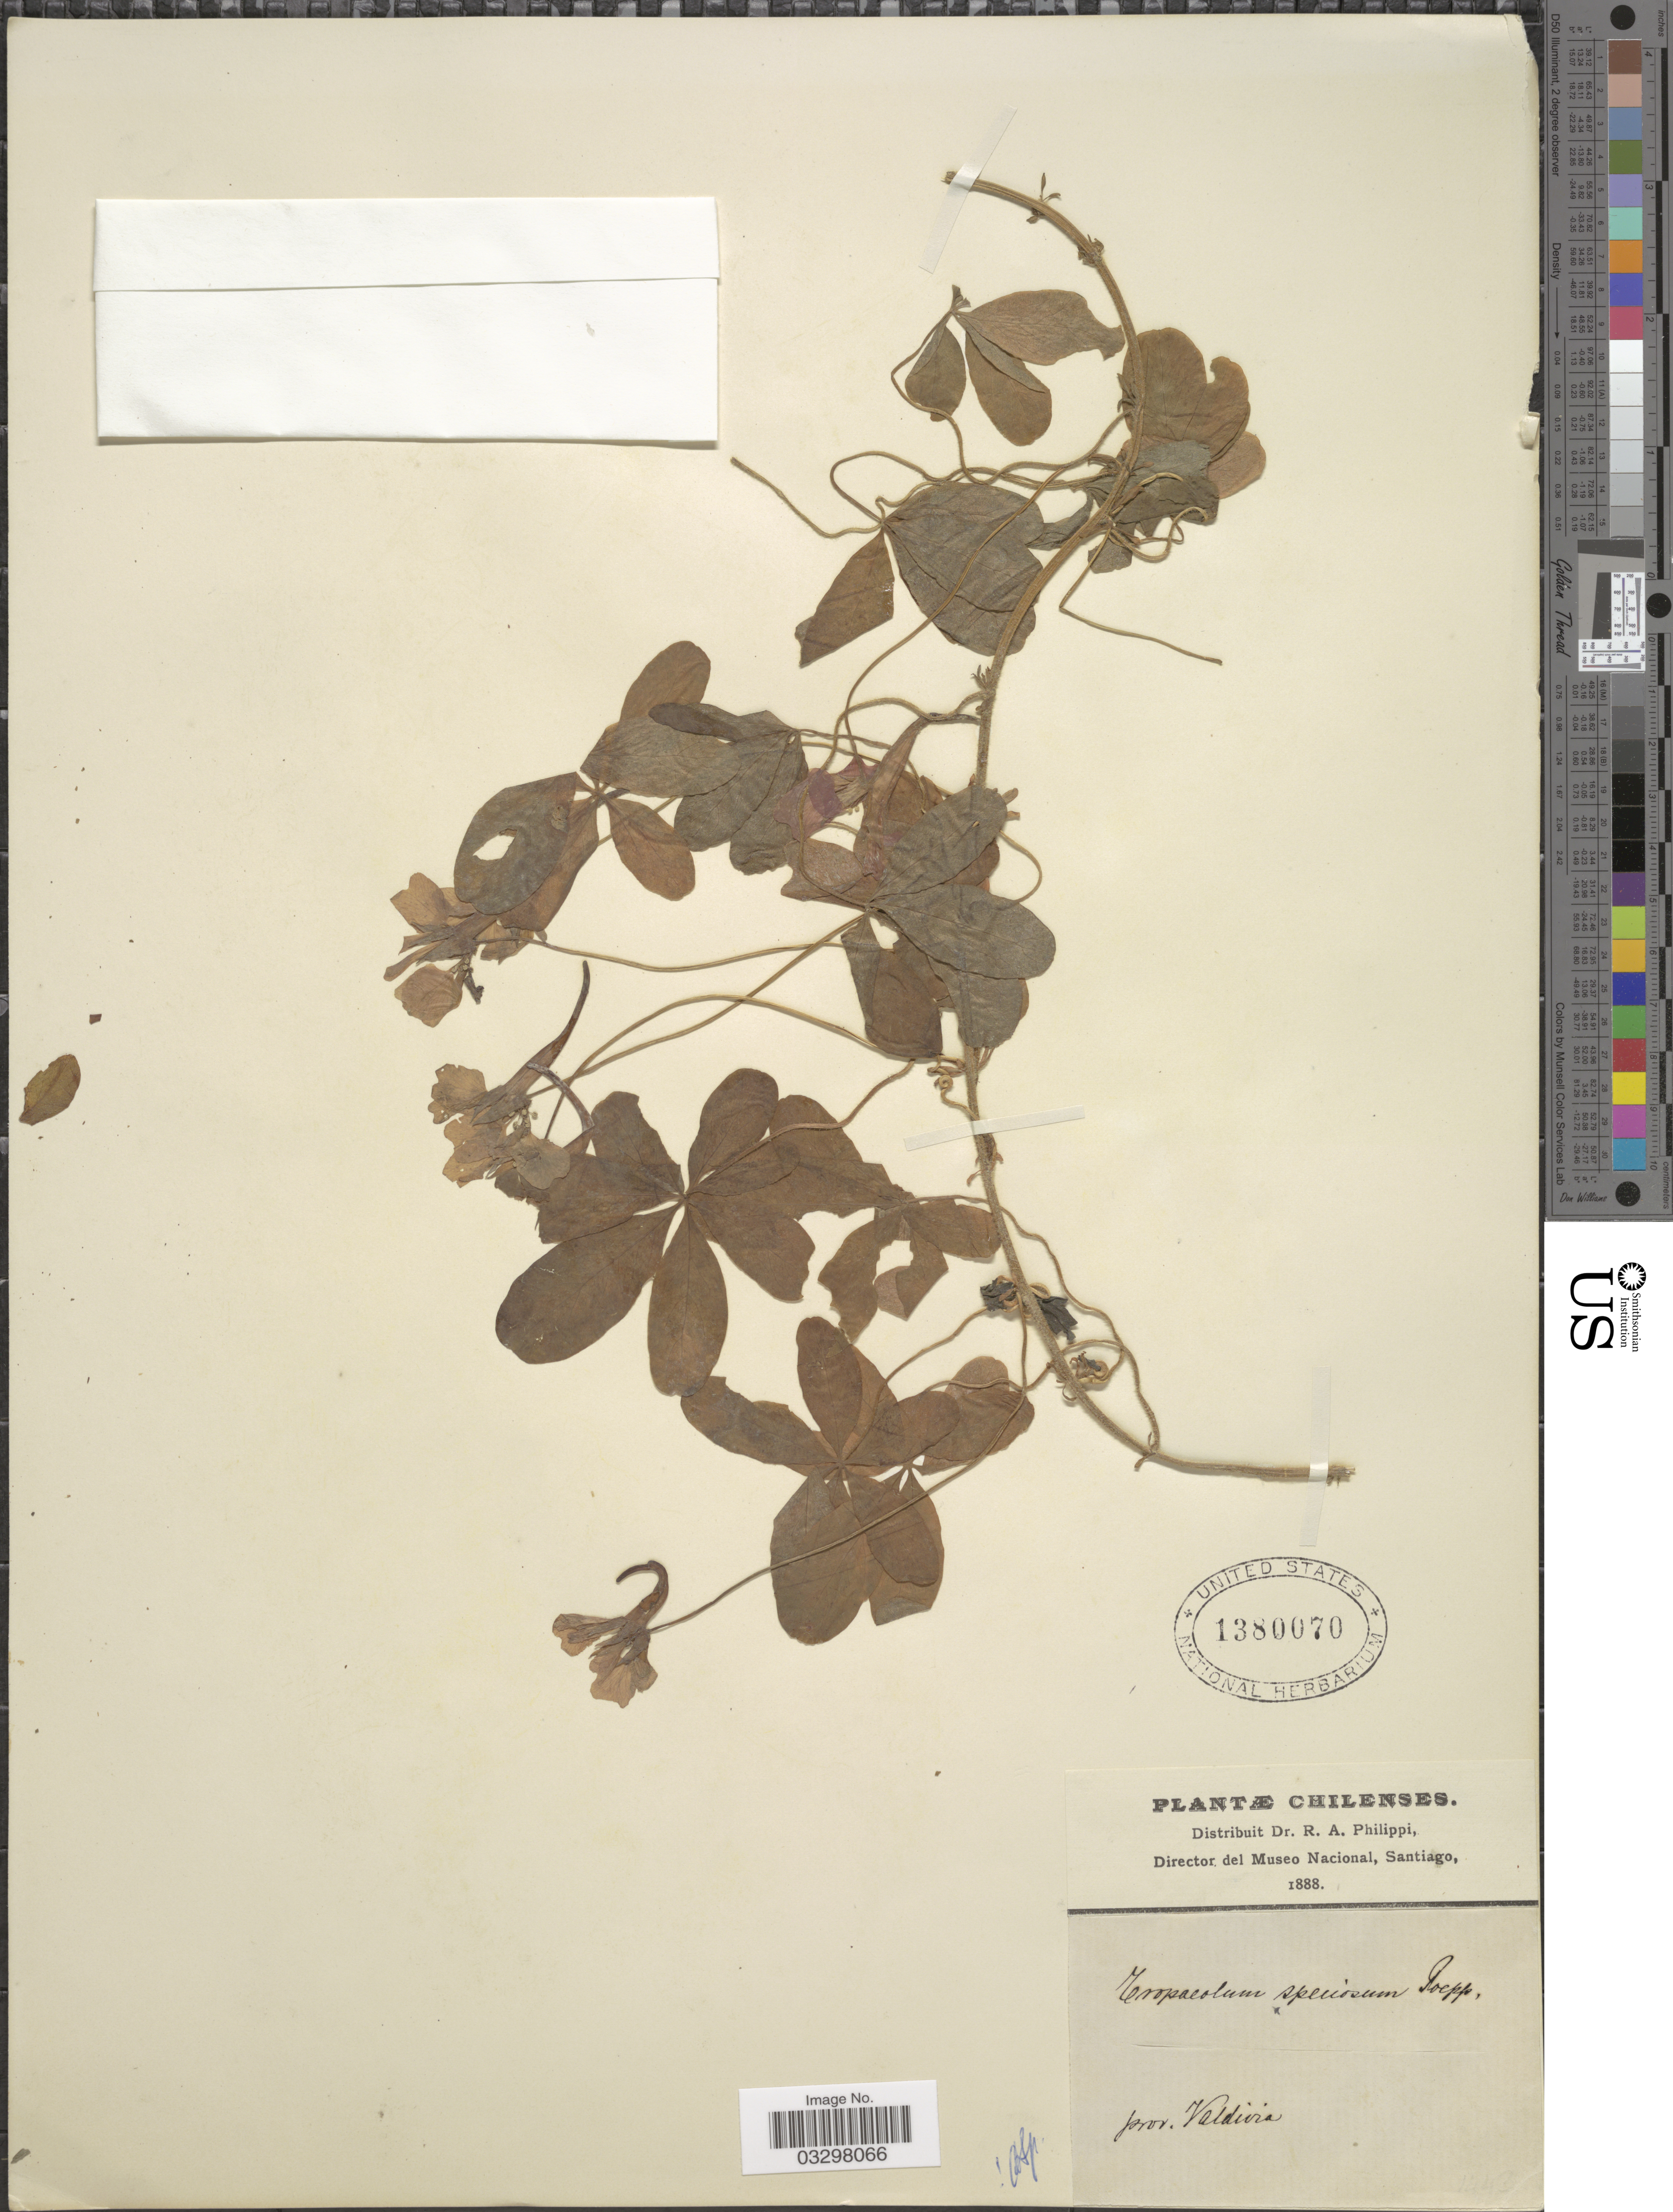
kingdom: Plantae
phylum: Tracheophyta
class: Magnoliopsida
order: Brassicales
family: Tropaeolaceae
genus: Tropaeolum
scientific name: Tropaeolum speciosum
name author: Poepp. & Endl.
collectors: ex. herb. R.A. Philippi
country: Chile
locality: Prov. Valdivia.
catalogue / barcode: US 1380070